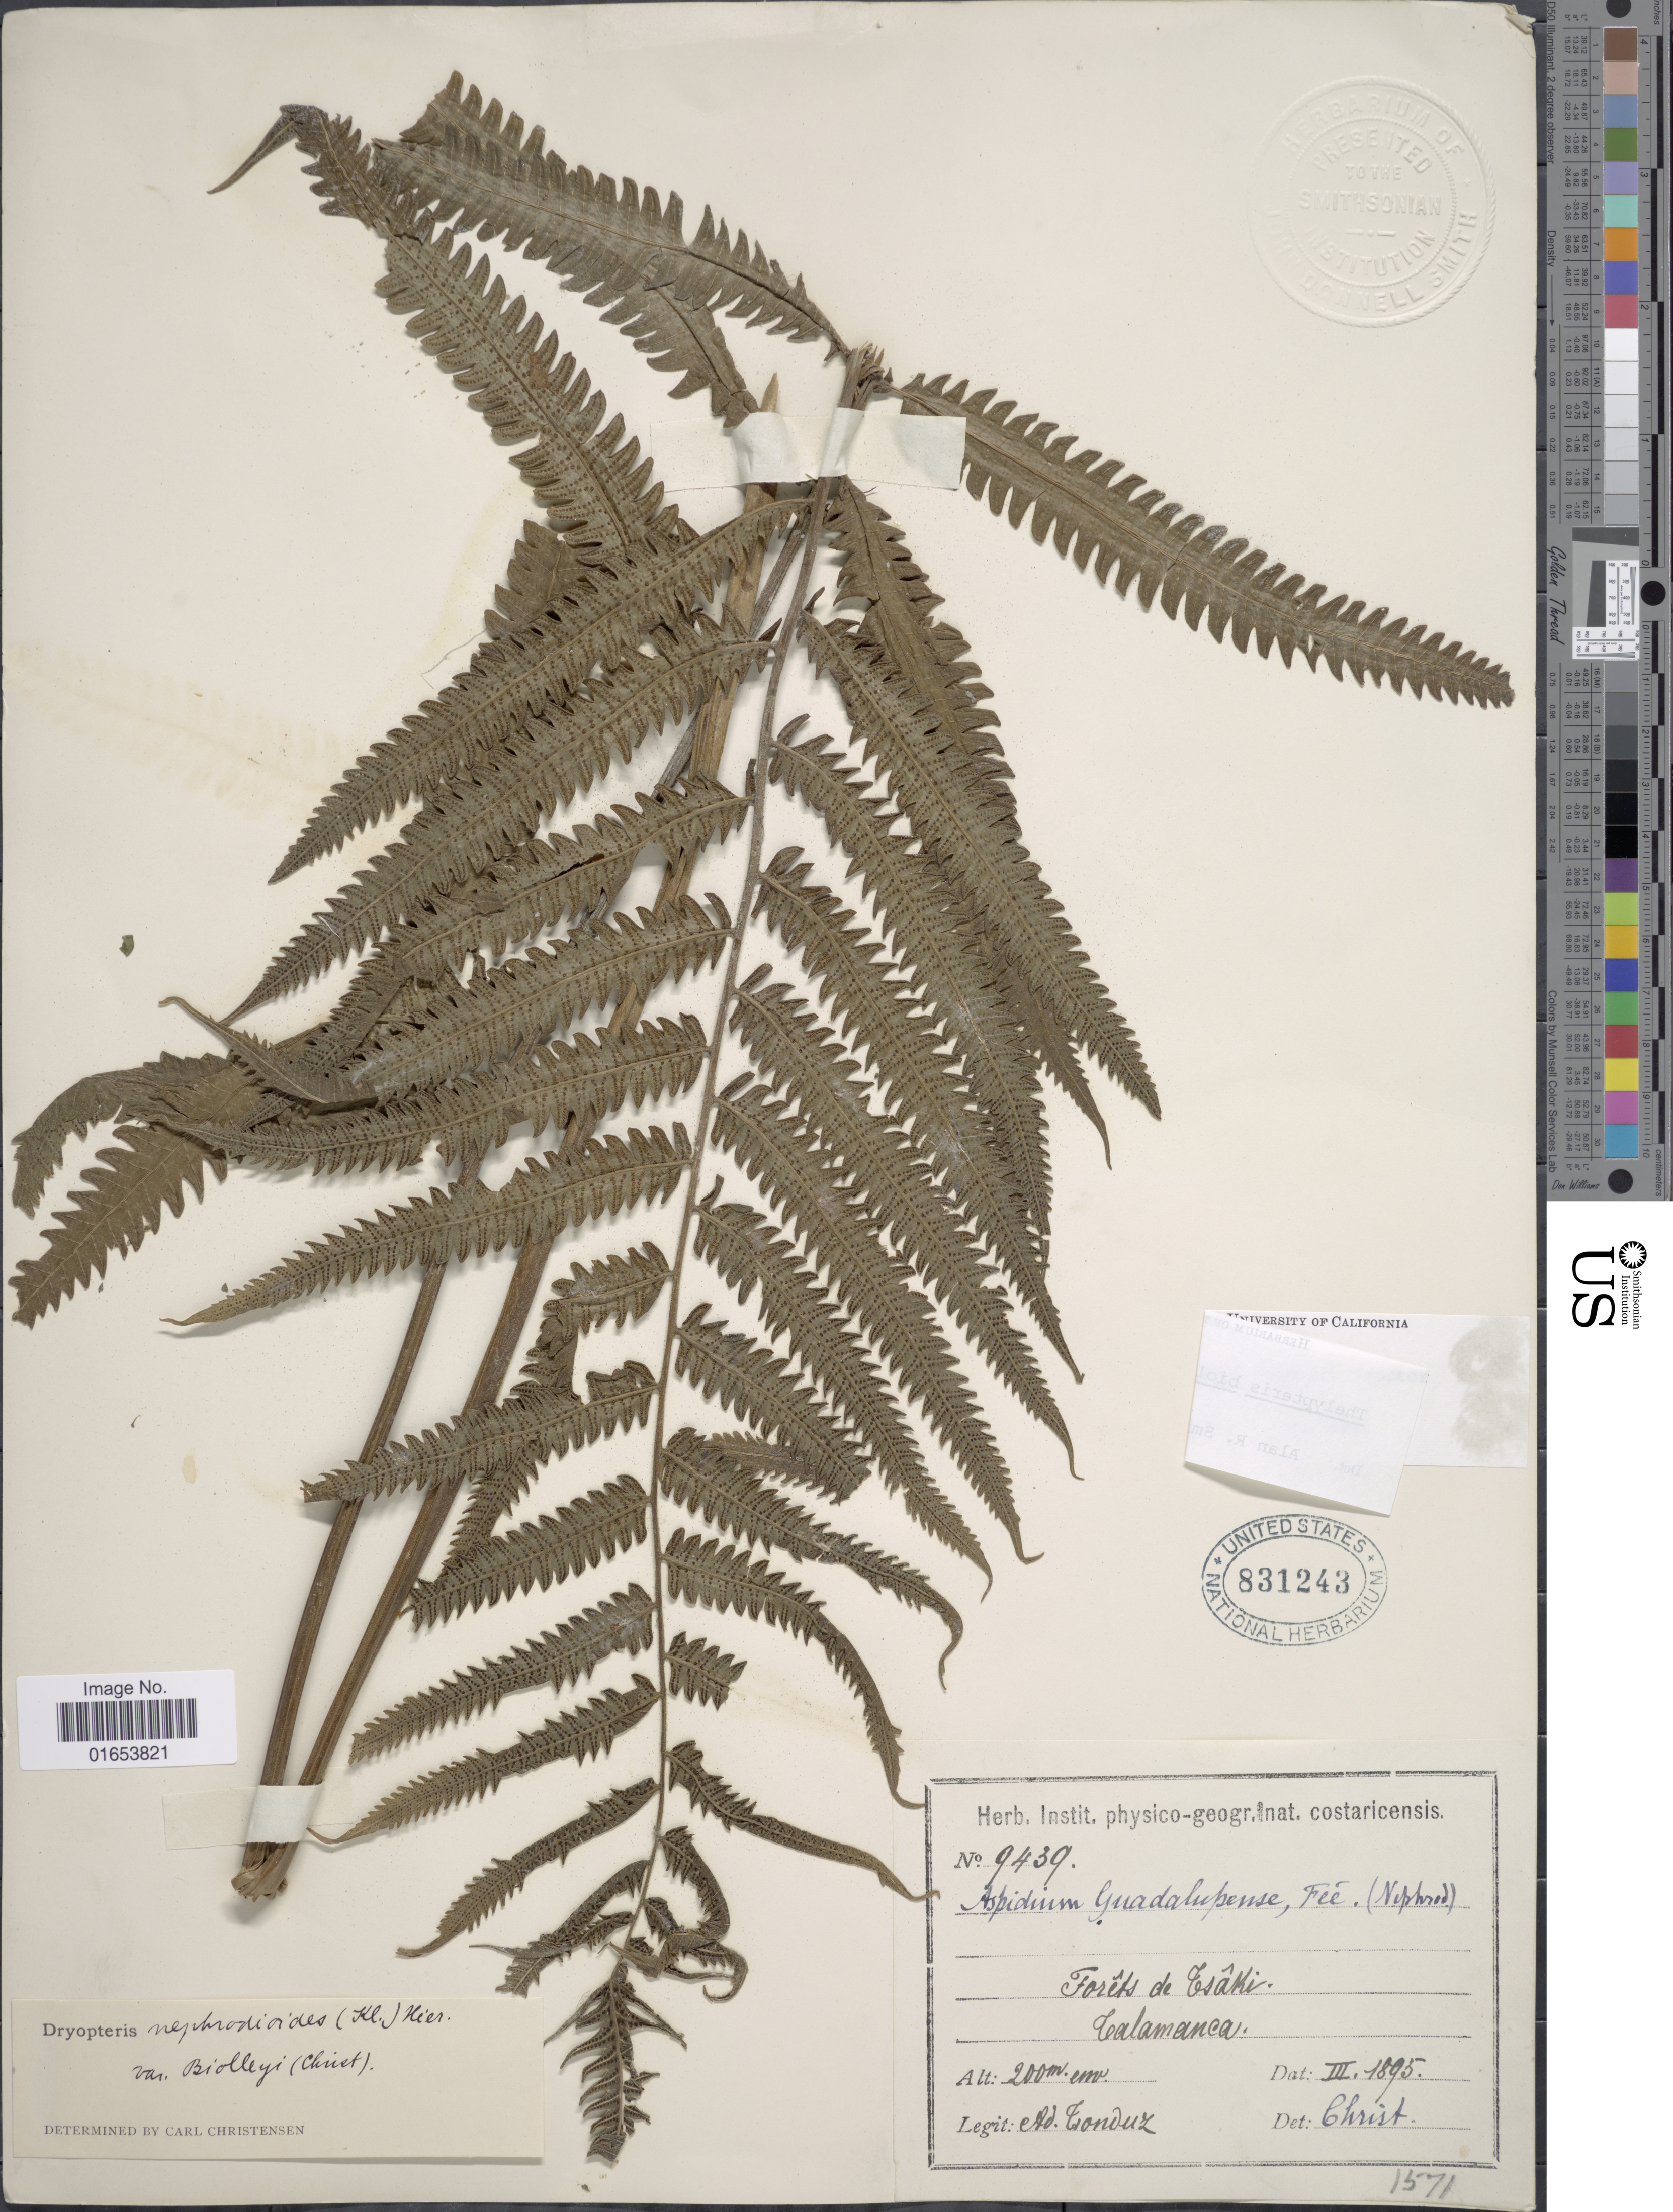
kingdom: Plantae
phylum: Tracheophyta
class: Polypodiopsida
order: Polypodiales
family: Thelypteridaceae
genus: Goniopteris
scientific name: Goniopteris biolleyi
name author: (C. Chr.) Pic. Serm.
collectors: A. Tonduz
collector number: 9439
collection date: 1895-03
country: Costa Rica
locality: Forets de Tsaki, Talamanca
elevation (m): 200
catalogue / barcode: US 831243